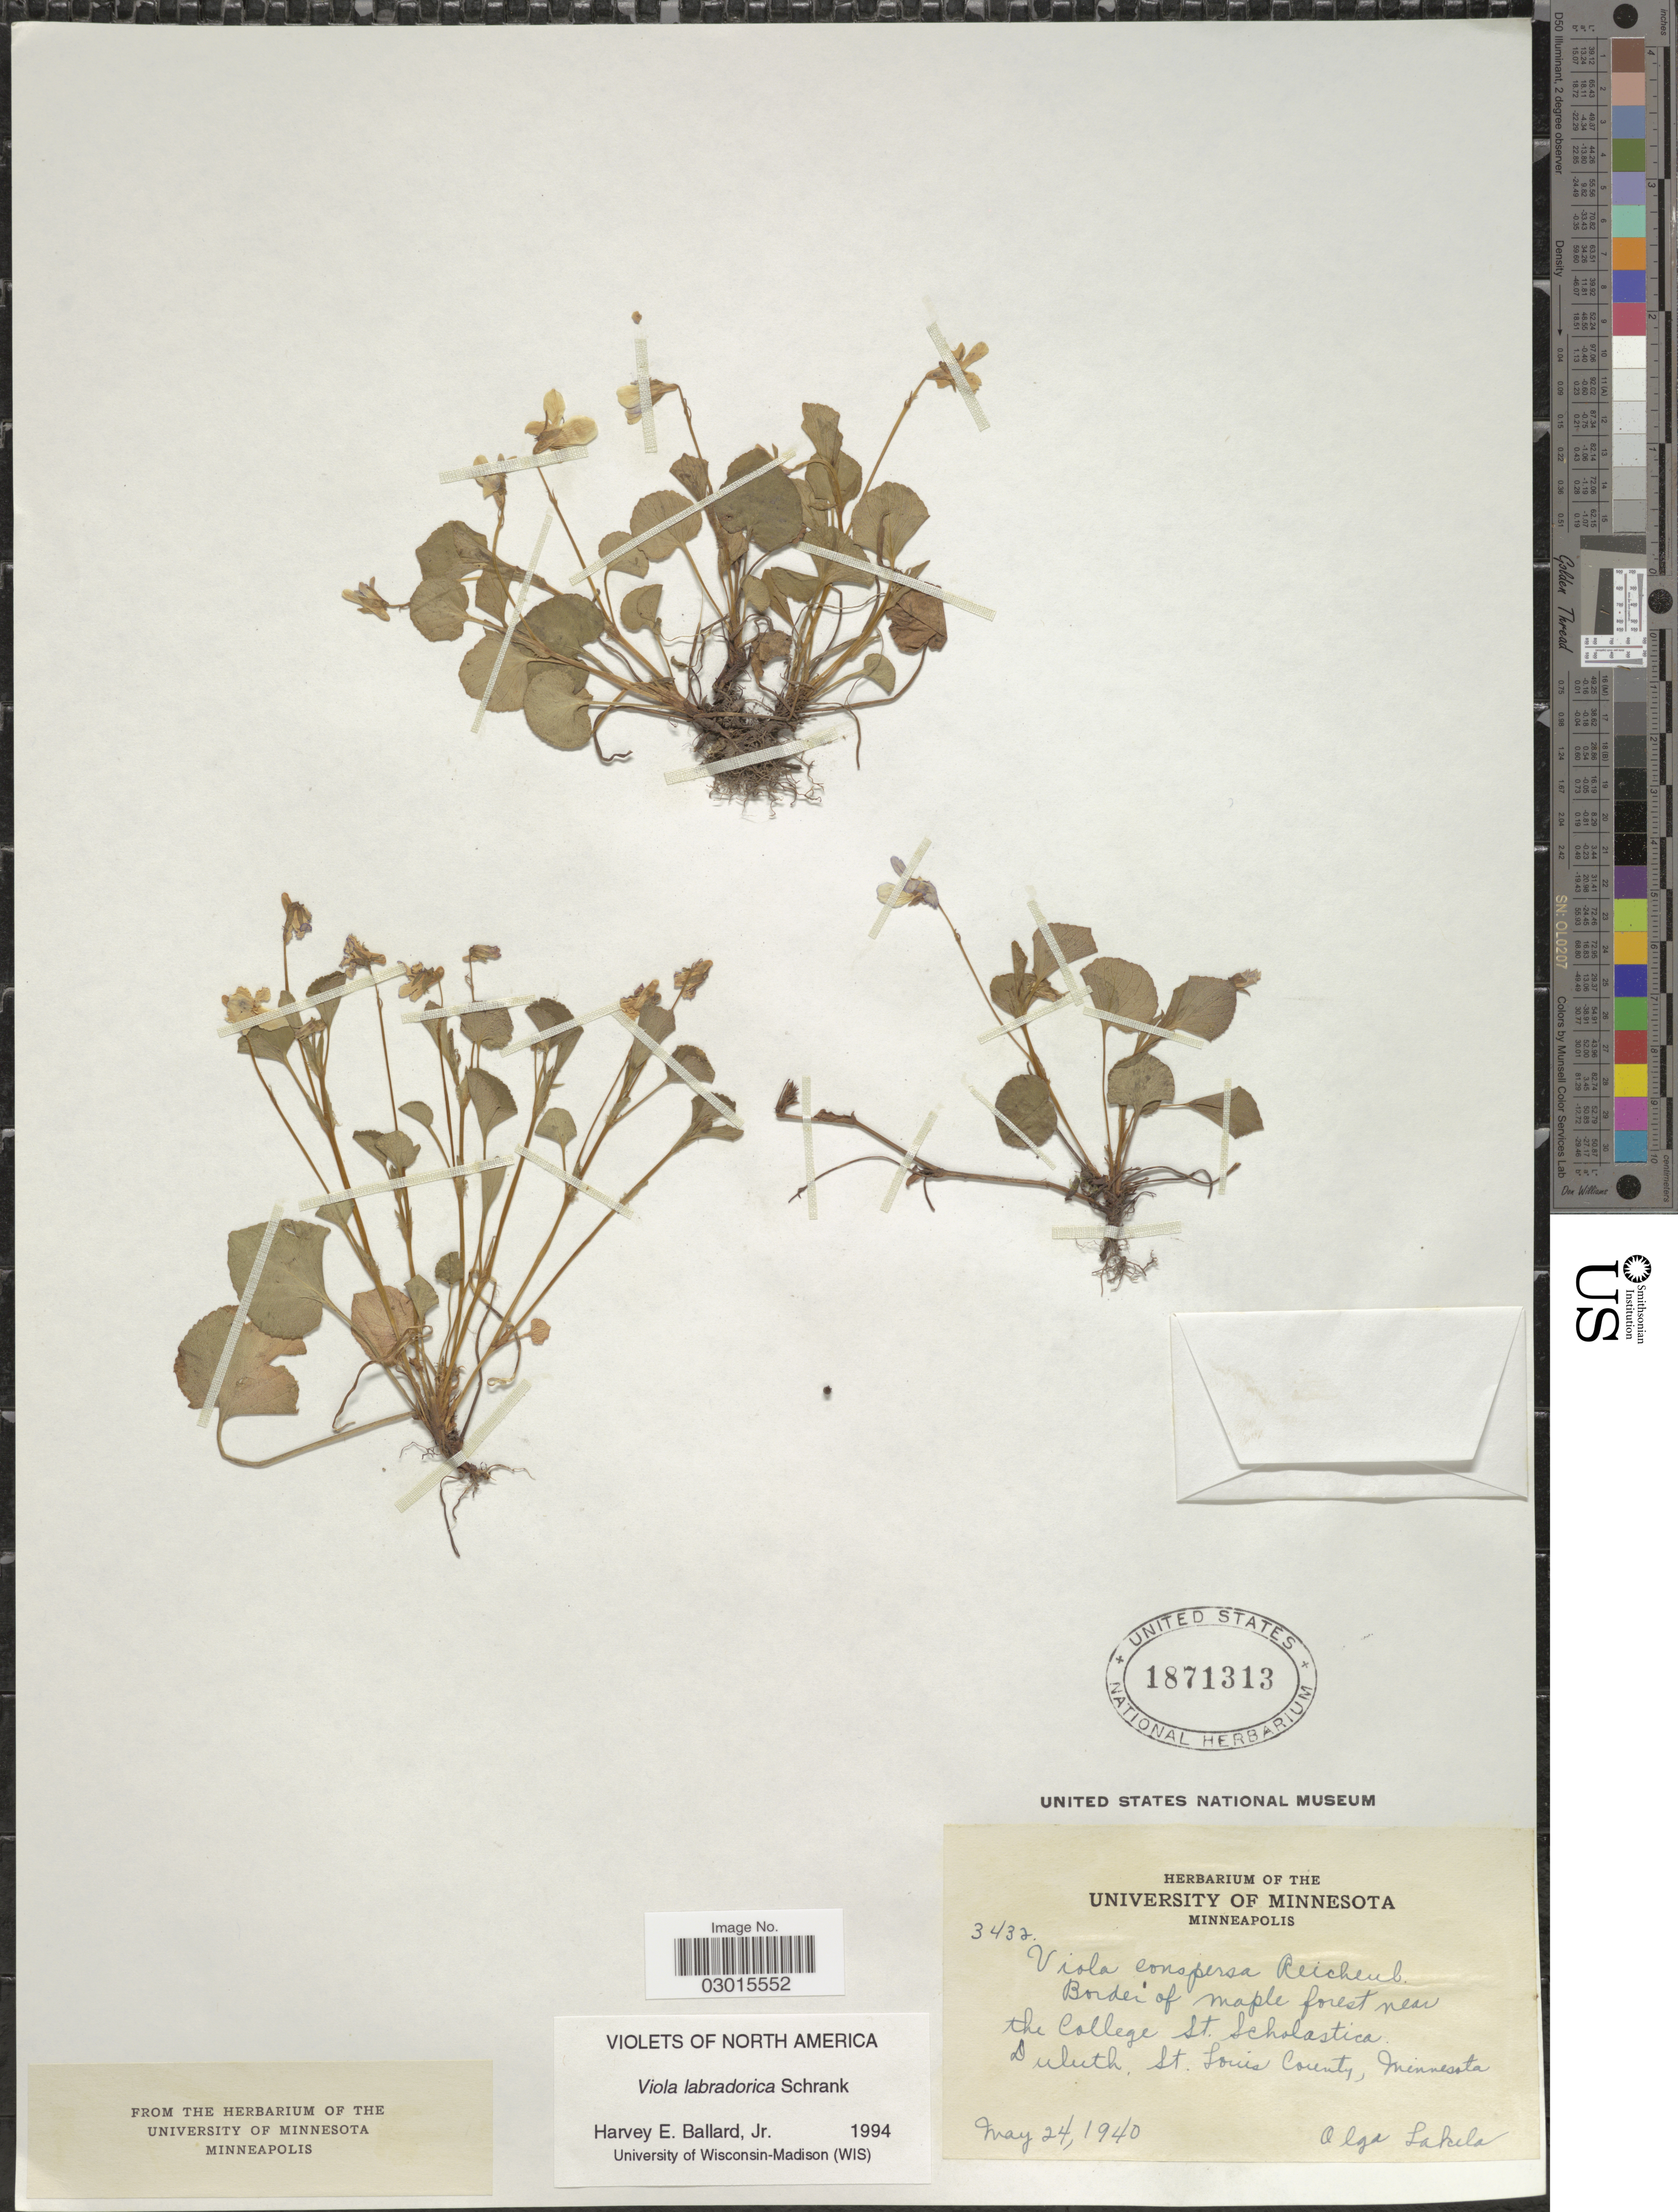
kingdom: Plantae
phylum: Tracheophyta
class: Magnoliopsida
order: Malpighiales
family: Violaceae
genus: Viola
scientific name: Viola labradorica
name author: Schrank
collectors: O. K. Lakela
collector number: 3432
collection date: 1940-05-24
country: United States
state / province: Minnesota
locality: Border of Maple forest near the College St. Scholastica Duluth. St. Louis County.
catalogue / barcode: US 1871313